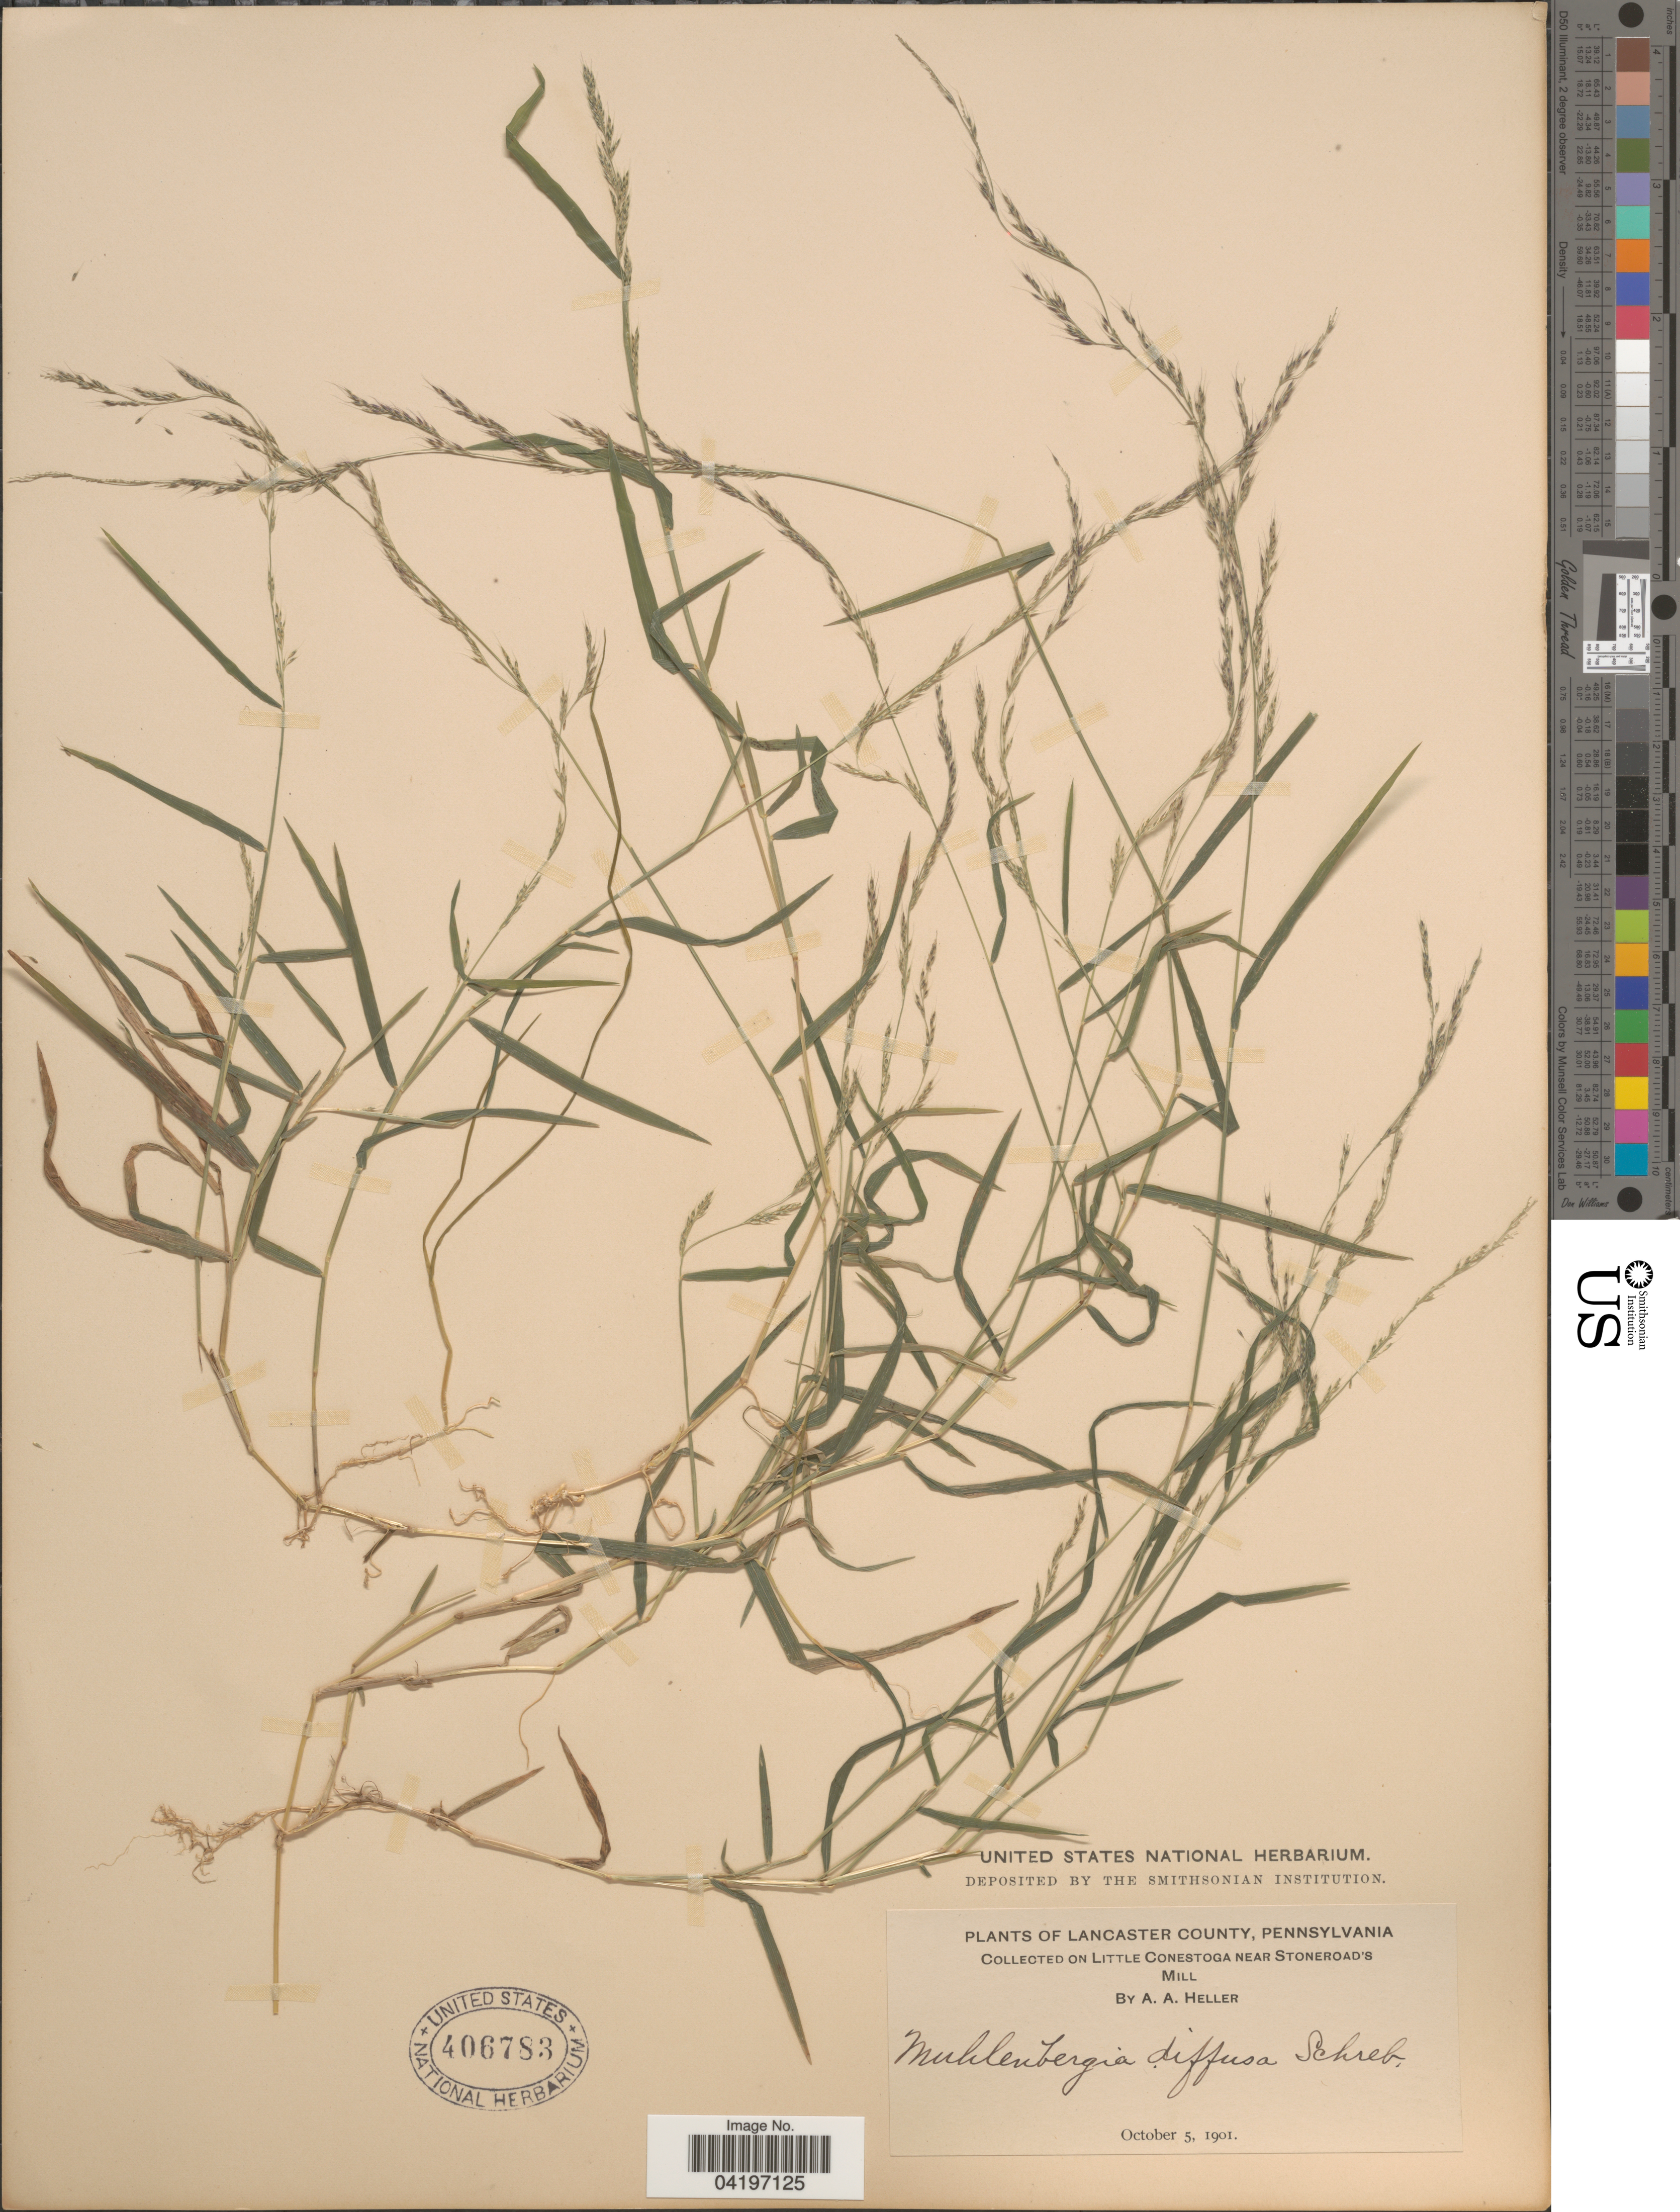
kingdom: Plantae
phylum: Tracheophyta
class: Liliopsida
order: Poales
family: Poaceae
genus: Muhlenbergia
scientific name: Muhlenbergia schreberi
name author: J.F. Gmel.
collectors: A. A. Heller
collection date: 1901-10-05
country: United States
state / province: Pennsylvania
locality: Lancaster County. On Little Conestoga near Stoneroad's Mill.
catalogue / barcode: US 406783